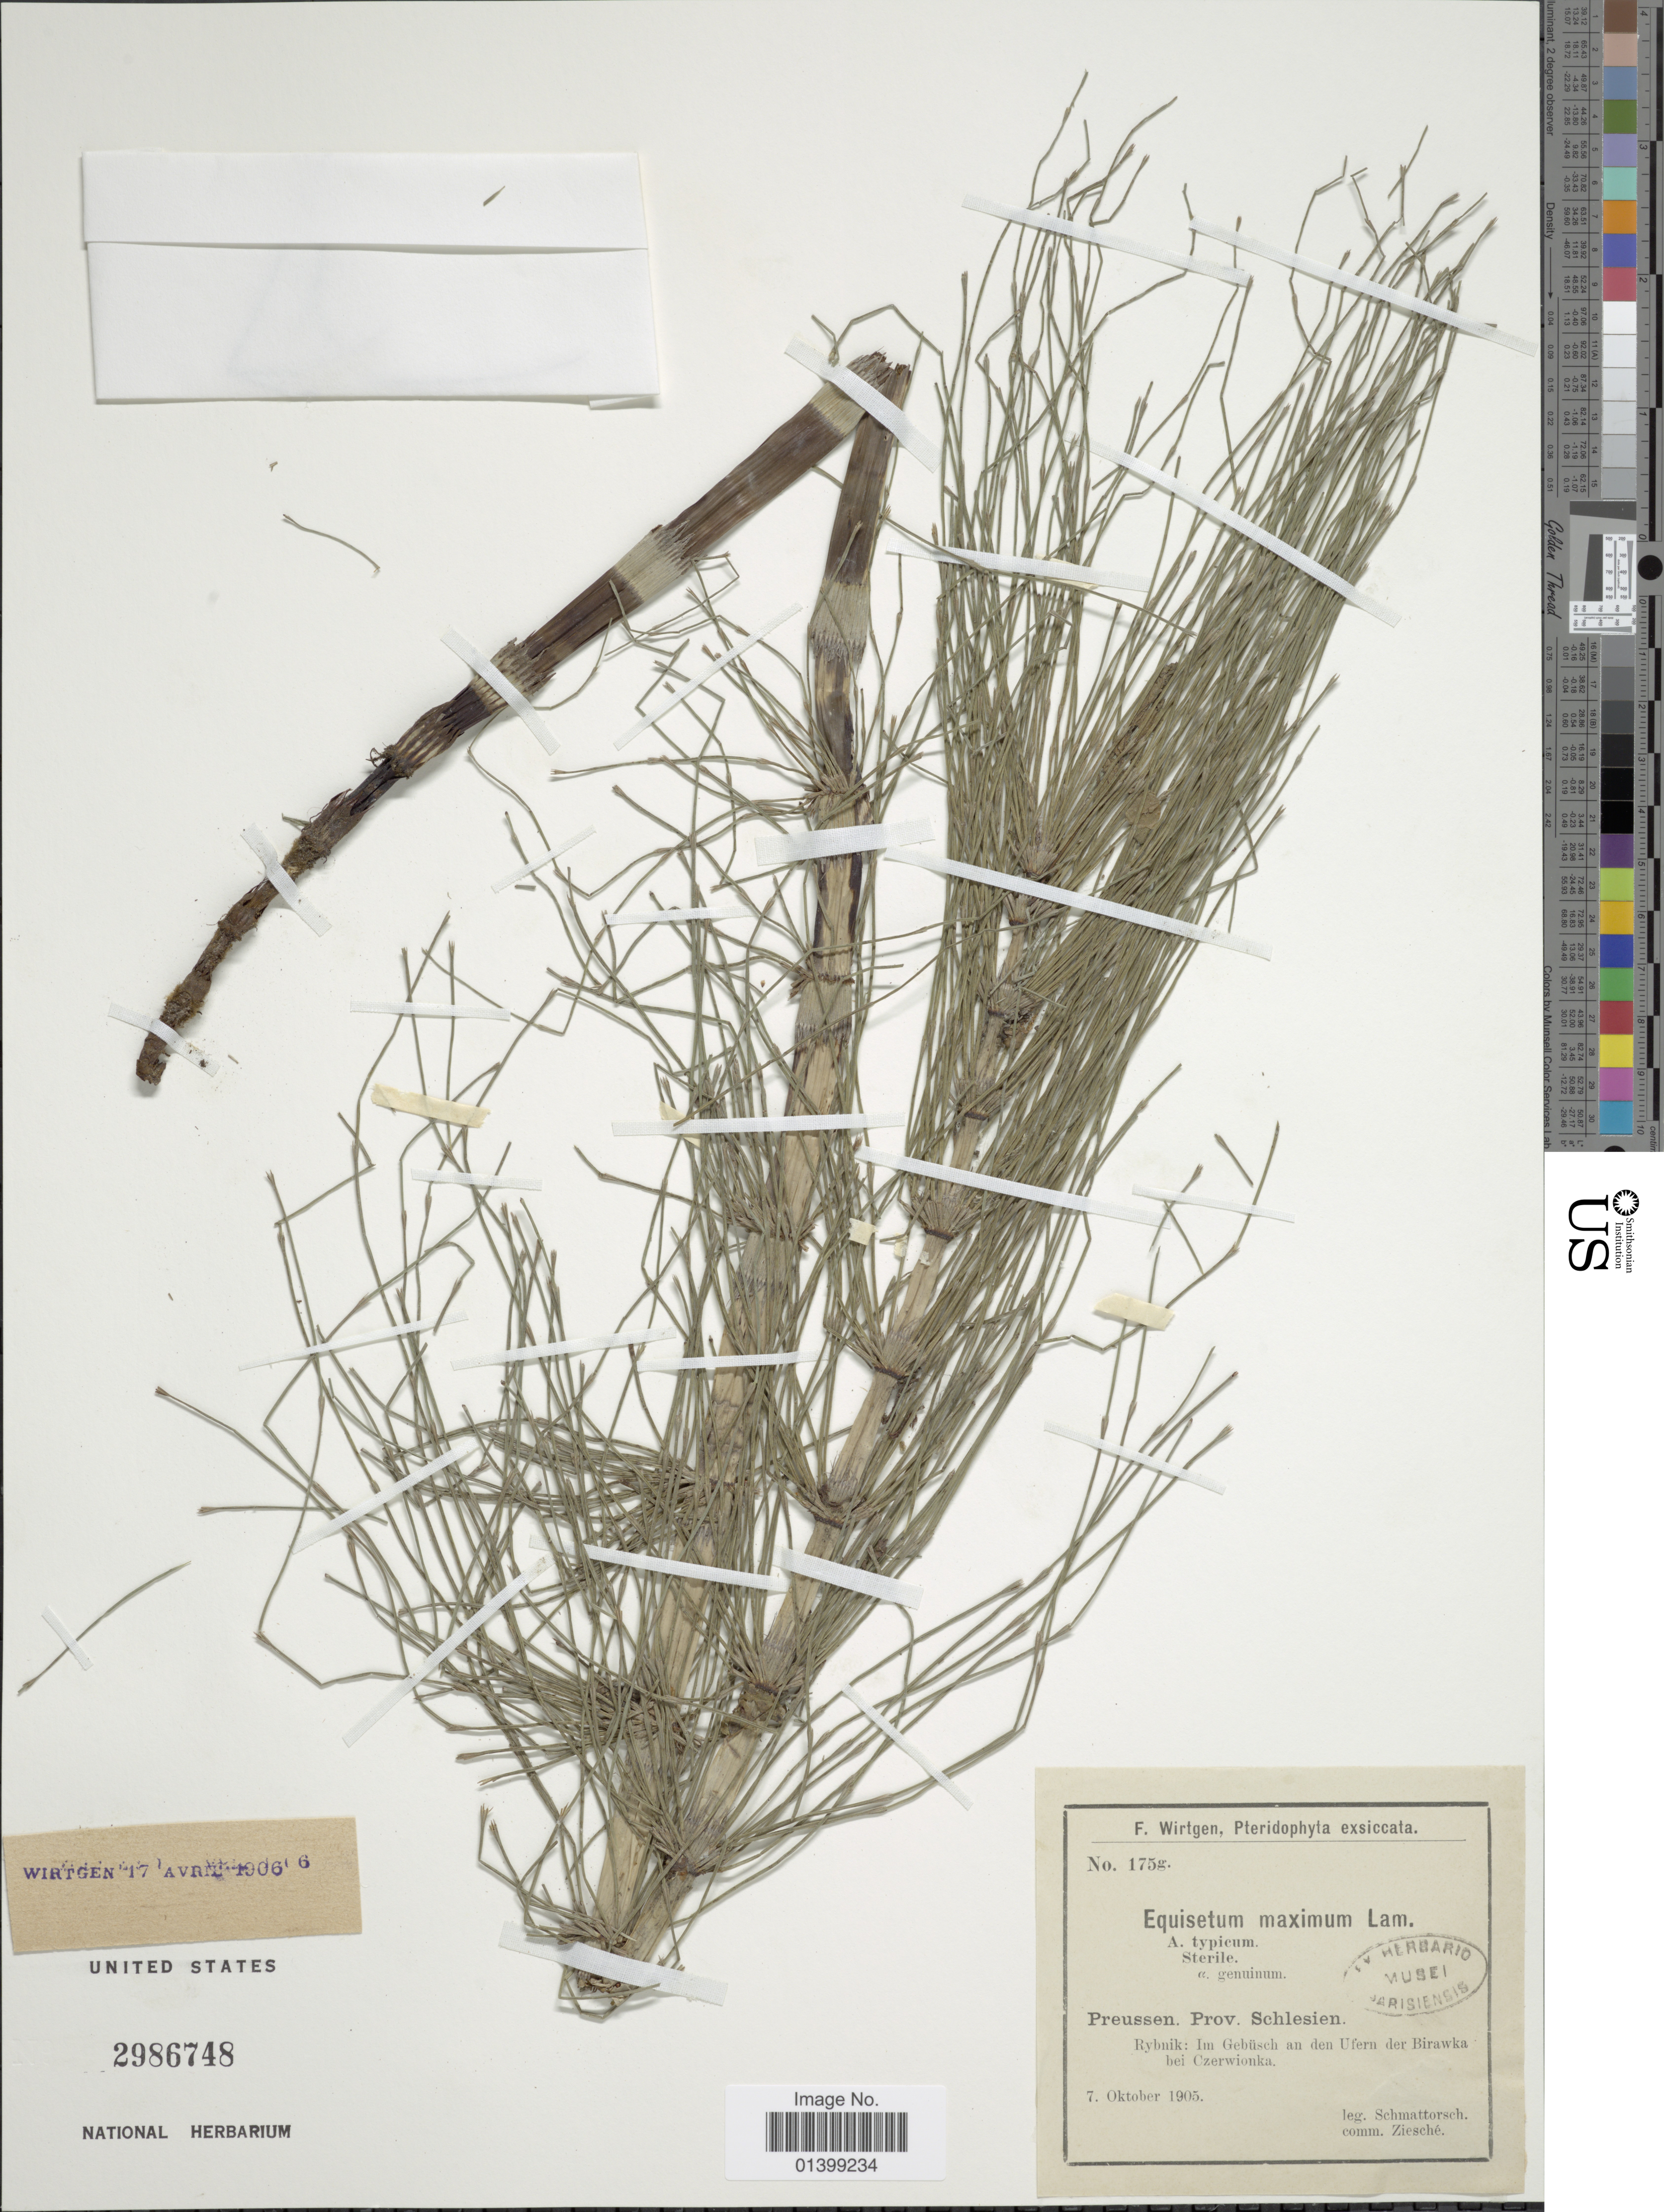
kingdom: Plantae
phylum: Tracheophyta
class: Polypodiopsida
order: Equisetales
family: Equisetaceae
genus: Equisetum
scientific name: Equisetum telmateia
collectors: Schmattorsch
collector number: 175g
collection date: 1905-10-07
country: Germany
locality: Preussen, prov. Schlesien, Rybnik: Im Gebüsch an den Ufern der Birawka bei Czerwionka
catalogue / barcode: US 2986748